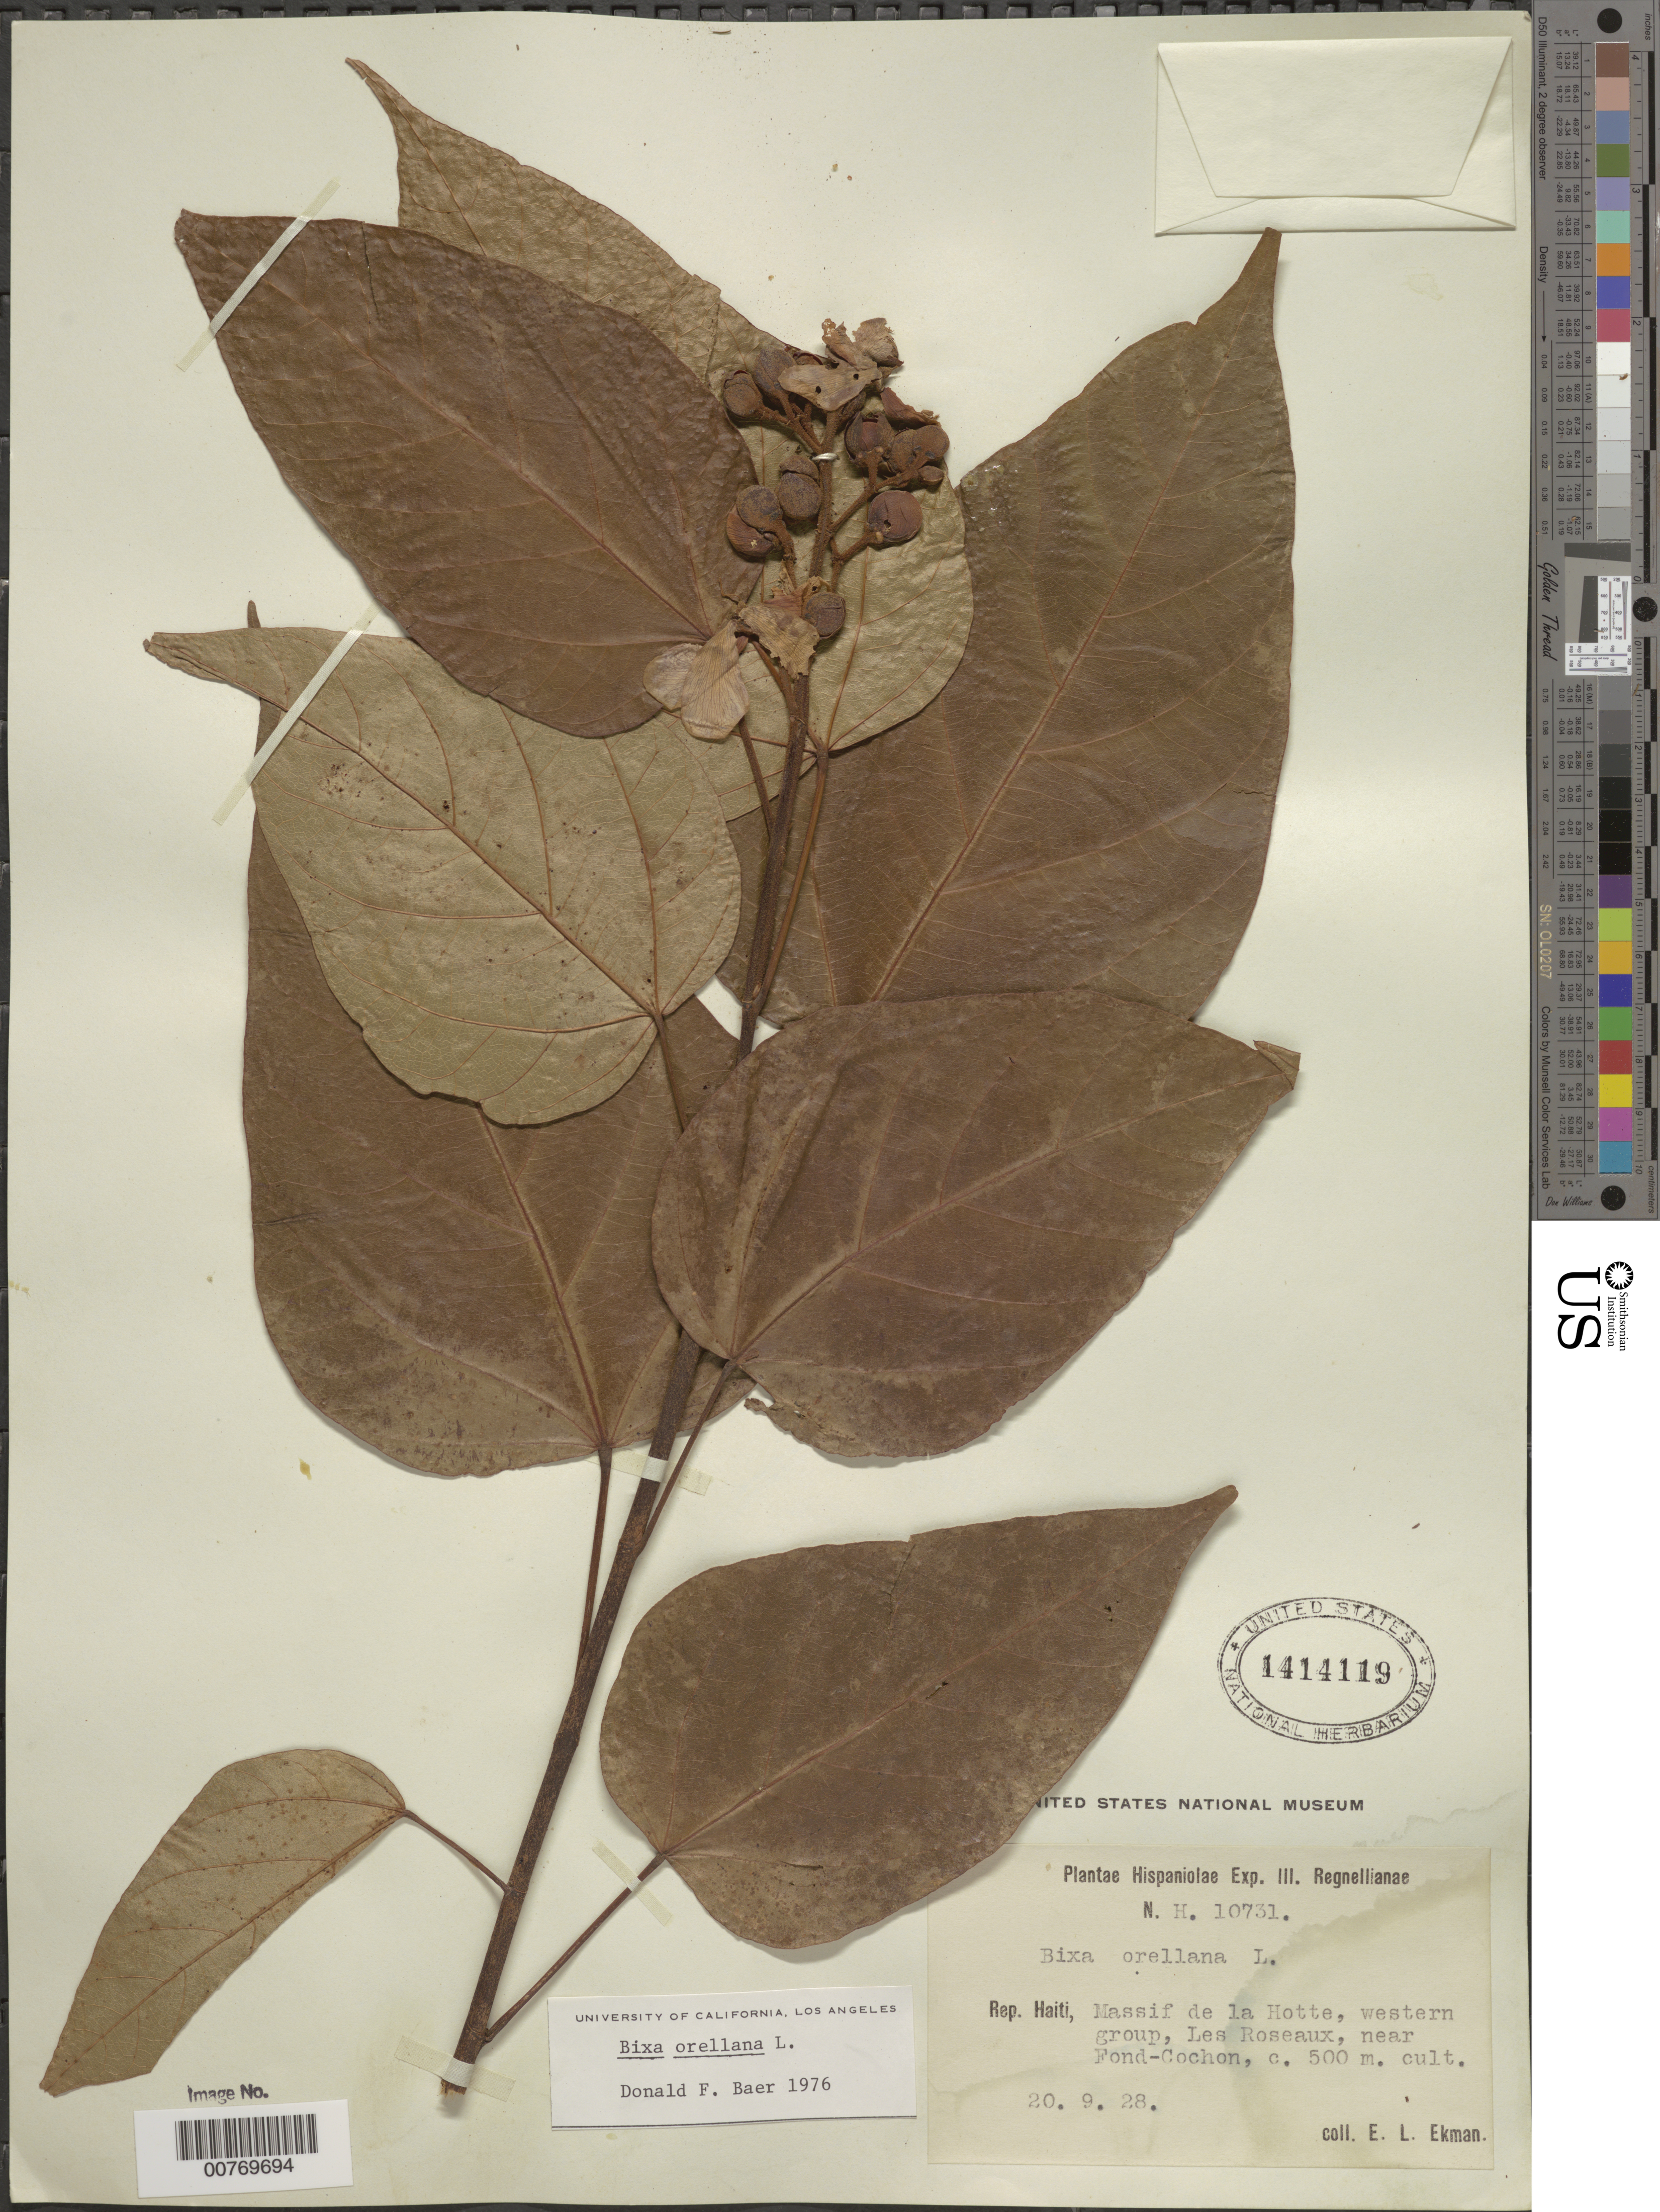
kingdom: Plantae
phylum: Tracheophyta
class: Magnoliopsida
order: Malvales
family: Bixaceae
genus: Bixa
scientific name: Bixa orellana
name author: L.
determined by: Baer, D. F.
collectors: E. L. Ekman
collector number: H 10731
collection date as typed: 20 Sep 1928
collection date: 1928-09-20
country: Haiti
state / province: Sud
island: Hispaniola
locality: Massif de la Hotte, western group, Les Roseaux.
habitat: Near Fond-Cohon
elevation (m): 500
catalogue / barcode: US 1414119